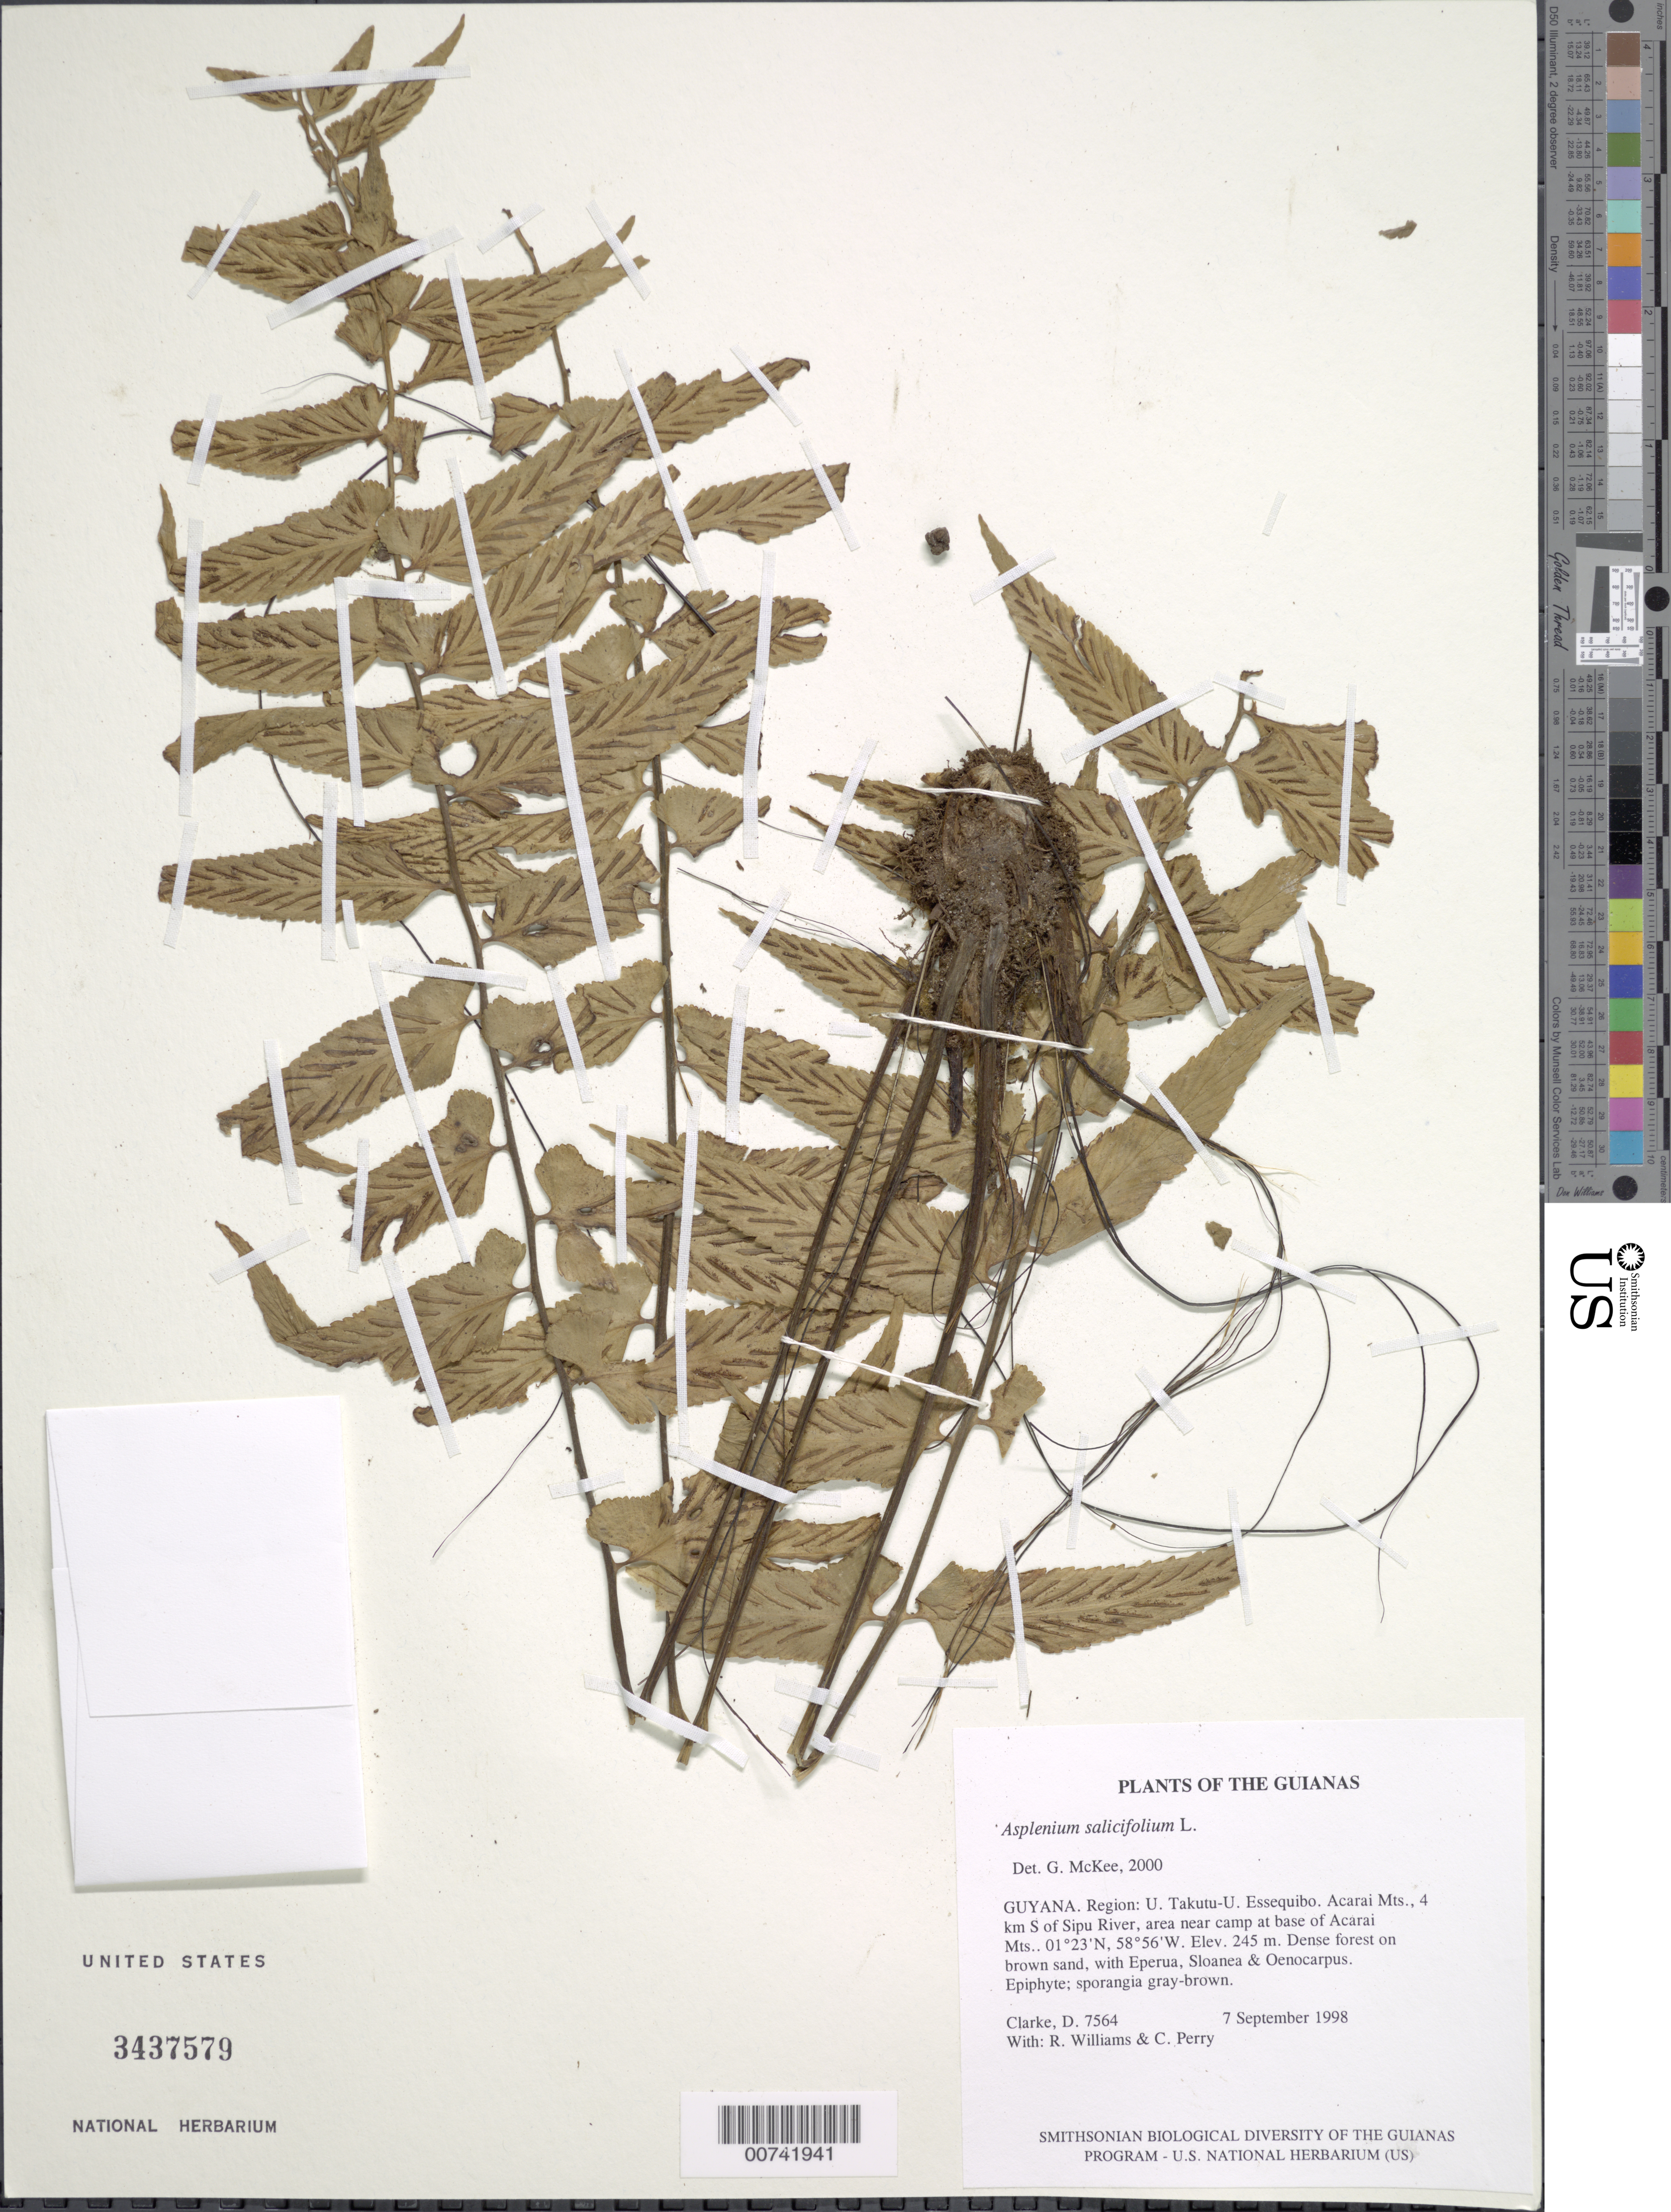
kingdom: Plantae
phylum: Tracheophyta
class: Polypodiopsida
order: Polypodiales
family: Aspleniaceae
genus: Asplenium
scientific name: Asplenium salicifolium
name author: L.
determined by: McKee, G. S., (US), NMNH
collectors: H. D. Clarke, R. Williams & C. Perry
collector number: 7564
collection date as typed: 7 September 1998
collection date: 1998-09-07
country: Guyana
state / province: U. Takutu-U. Essequibo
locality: Acarai Mts., 4 km S of Sipu River, area near camp at base of Acarai Mts.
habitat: Dense forest on brown sand, with Eperua, Sloanea & Oenocarpus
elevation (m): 245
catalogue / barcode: US 3437579